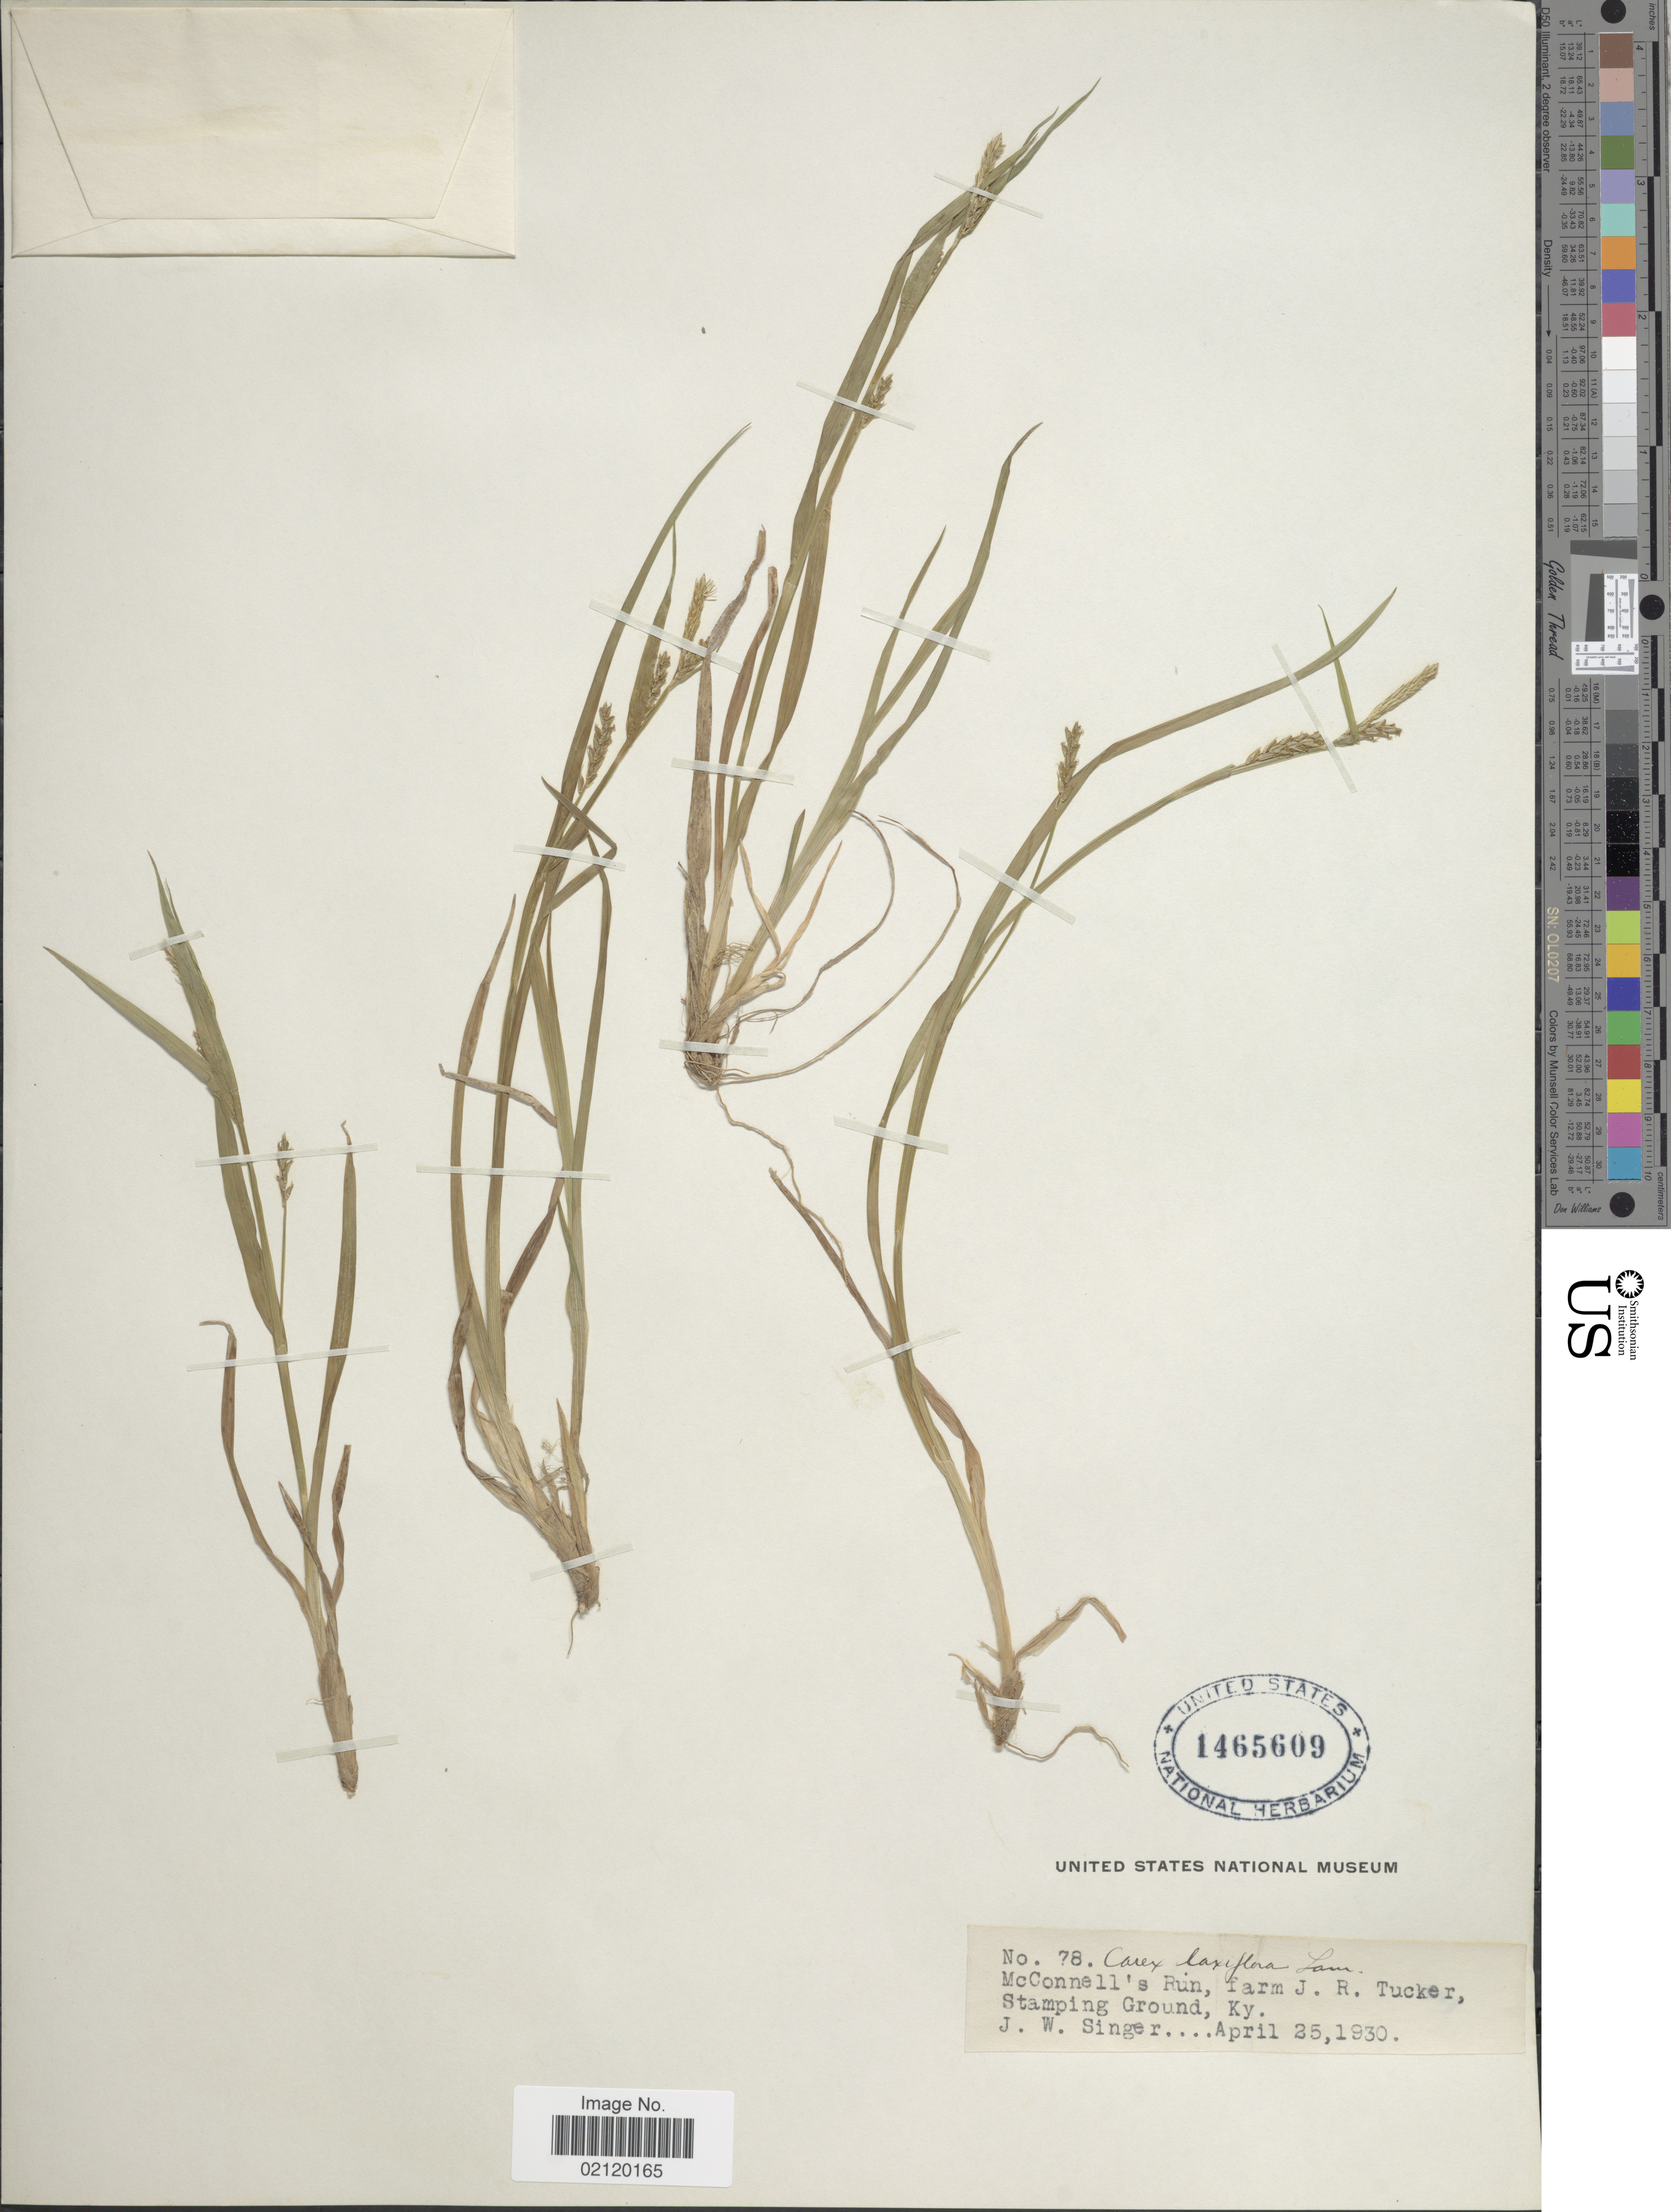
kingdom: Plantae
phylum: Tracheophyta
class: Liliopsida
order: Poales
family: Cyperaceae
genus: Carex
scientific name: Carex laxiflora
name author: Lam.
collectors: J. EW. Singer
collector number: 78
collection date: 1930-04-25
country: United States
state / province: Kentucky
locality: McConnell's Run, farm J. R. Tucker, Stamping Ground, Ky.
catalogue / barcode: US 1465609